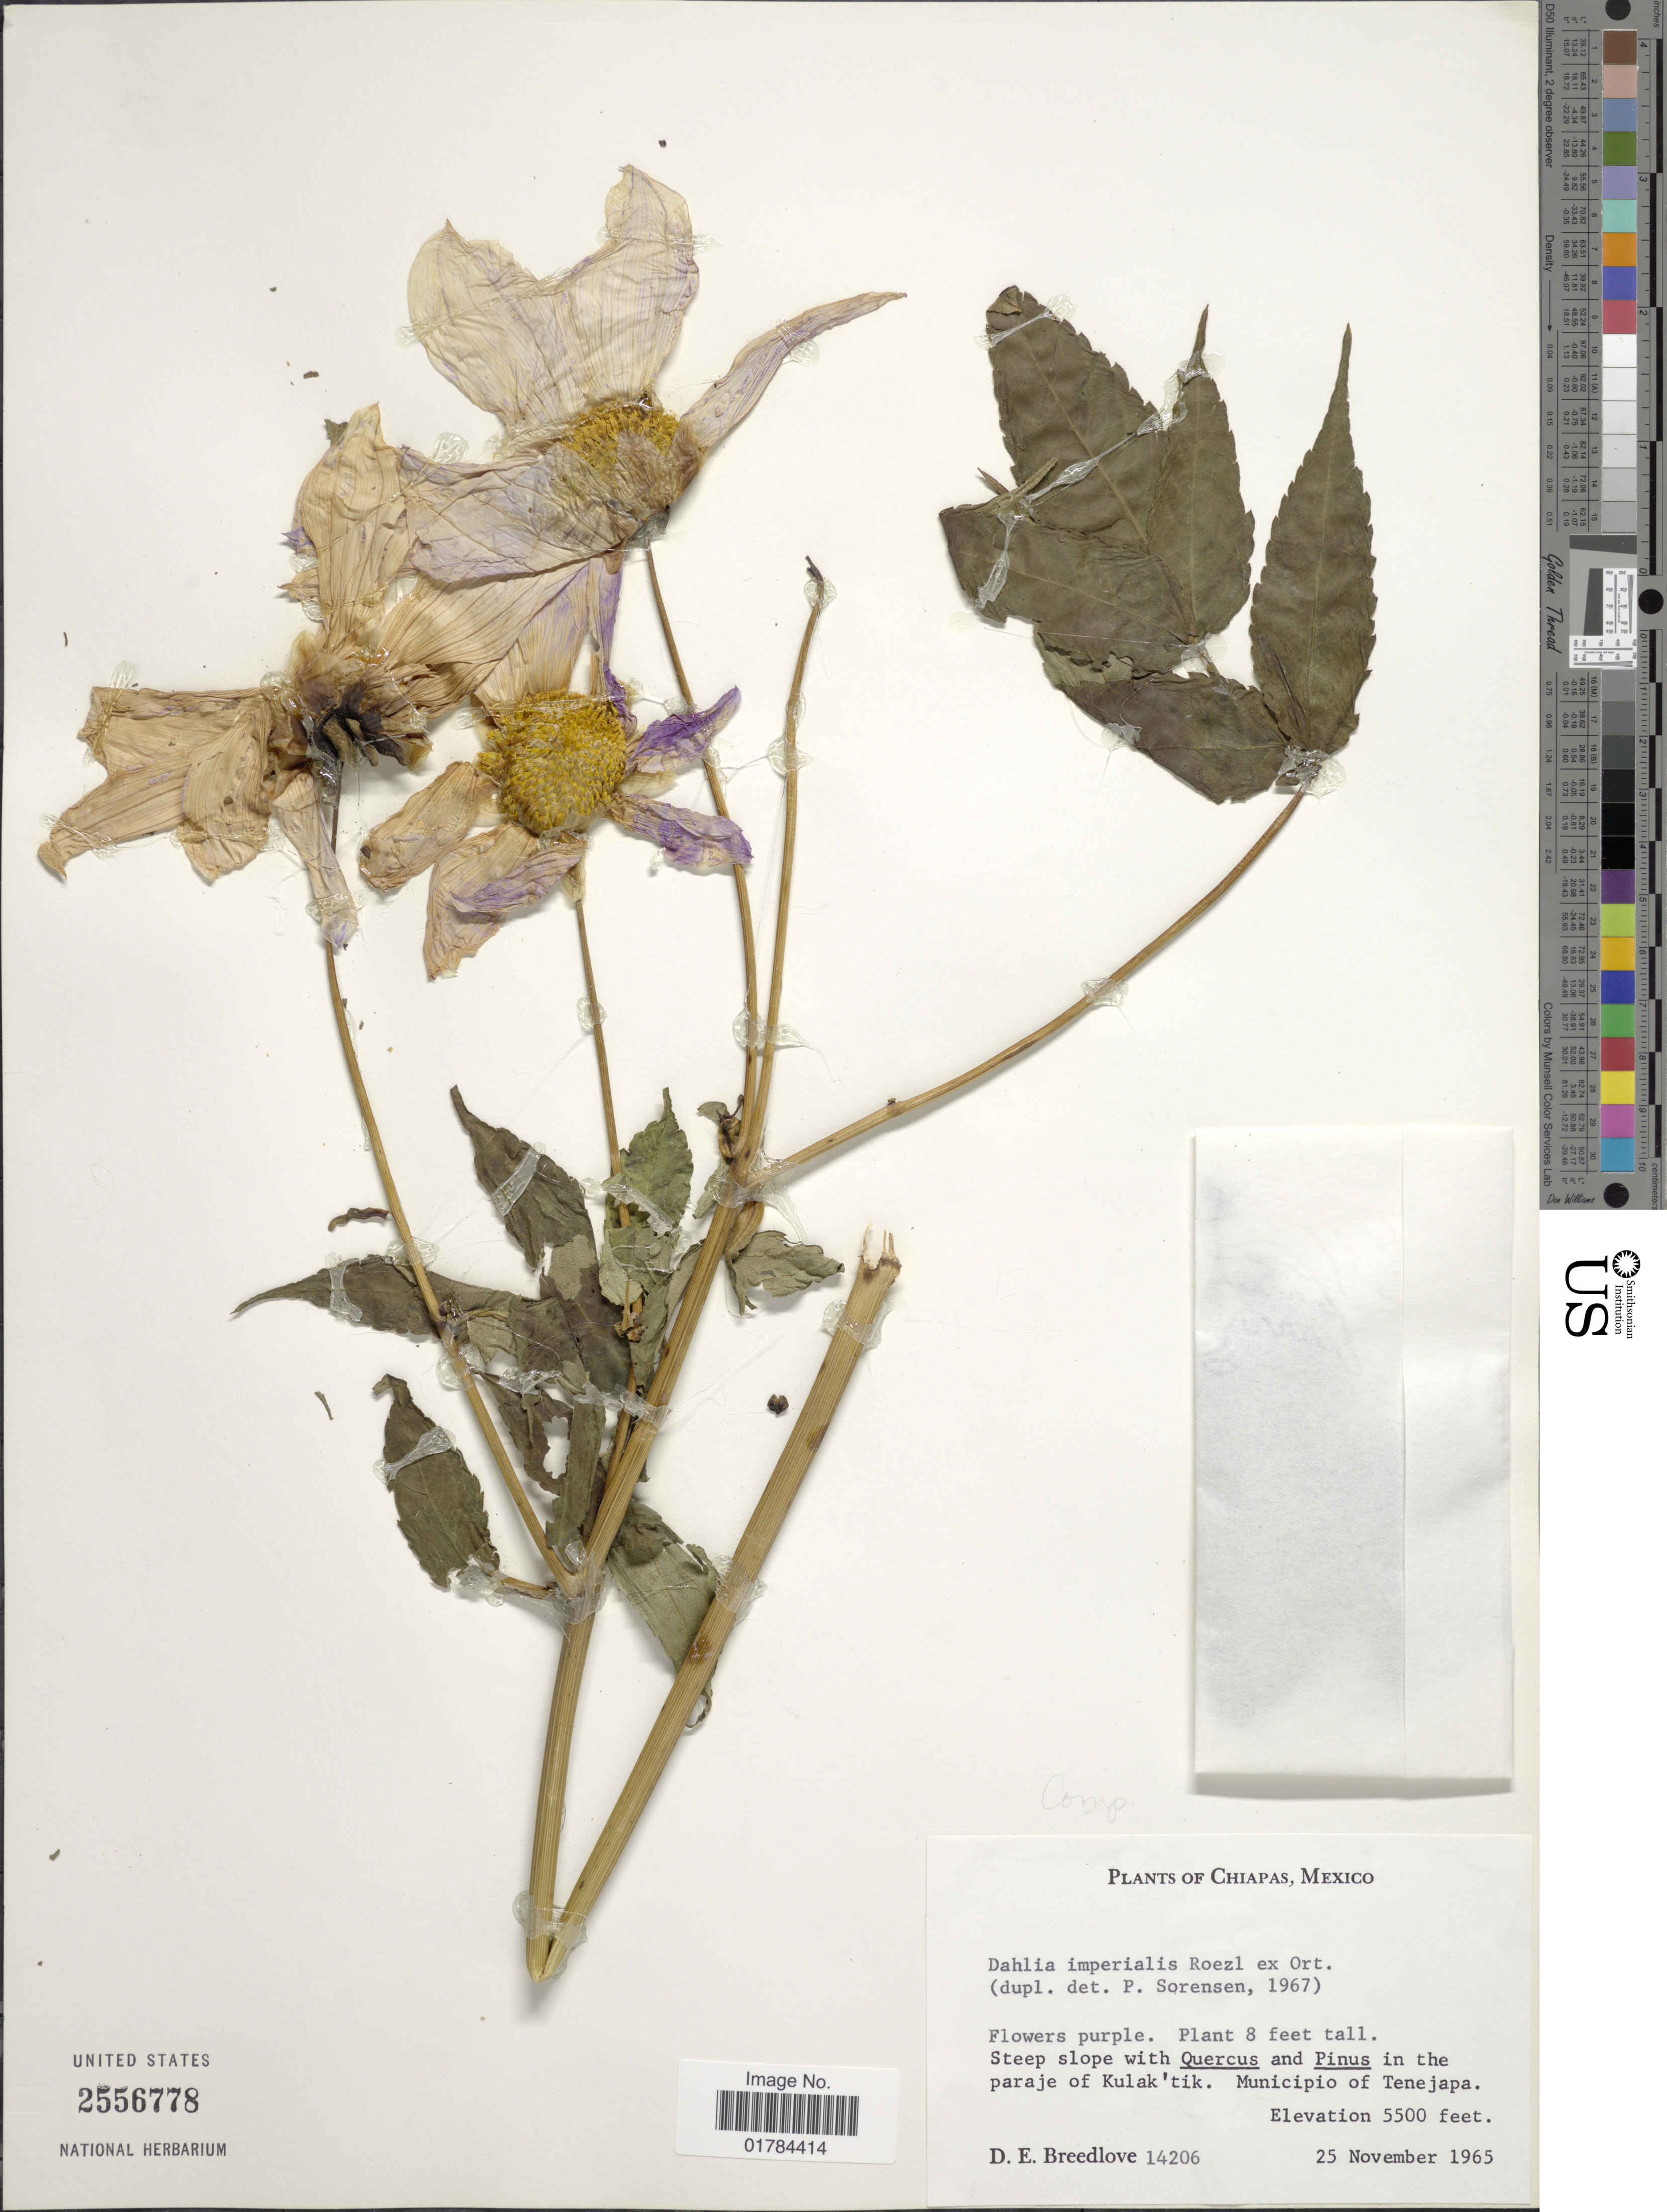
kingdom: Plantae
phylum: Tracheophyta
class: Magnoliopsida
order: Asterales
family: Asteraceae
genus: Dahlia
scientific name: Dahlia imperialis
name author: Roezl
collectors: D. E. Breedlove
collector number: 14206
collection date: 1965-11-25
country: Mexico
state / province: Chiapas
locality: Steep slope with Quercus and Pinus in the paraje of Kulak 'tik. Municipio of Tenejapa.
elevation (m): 1676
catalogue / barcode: US 2556778